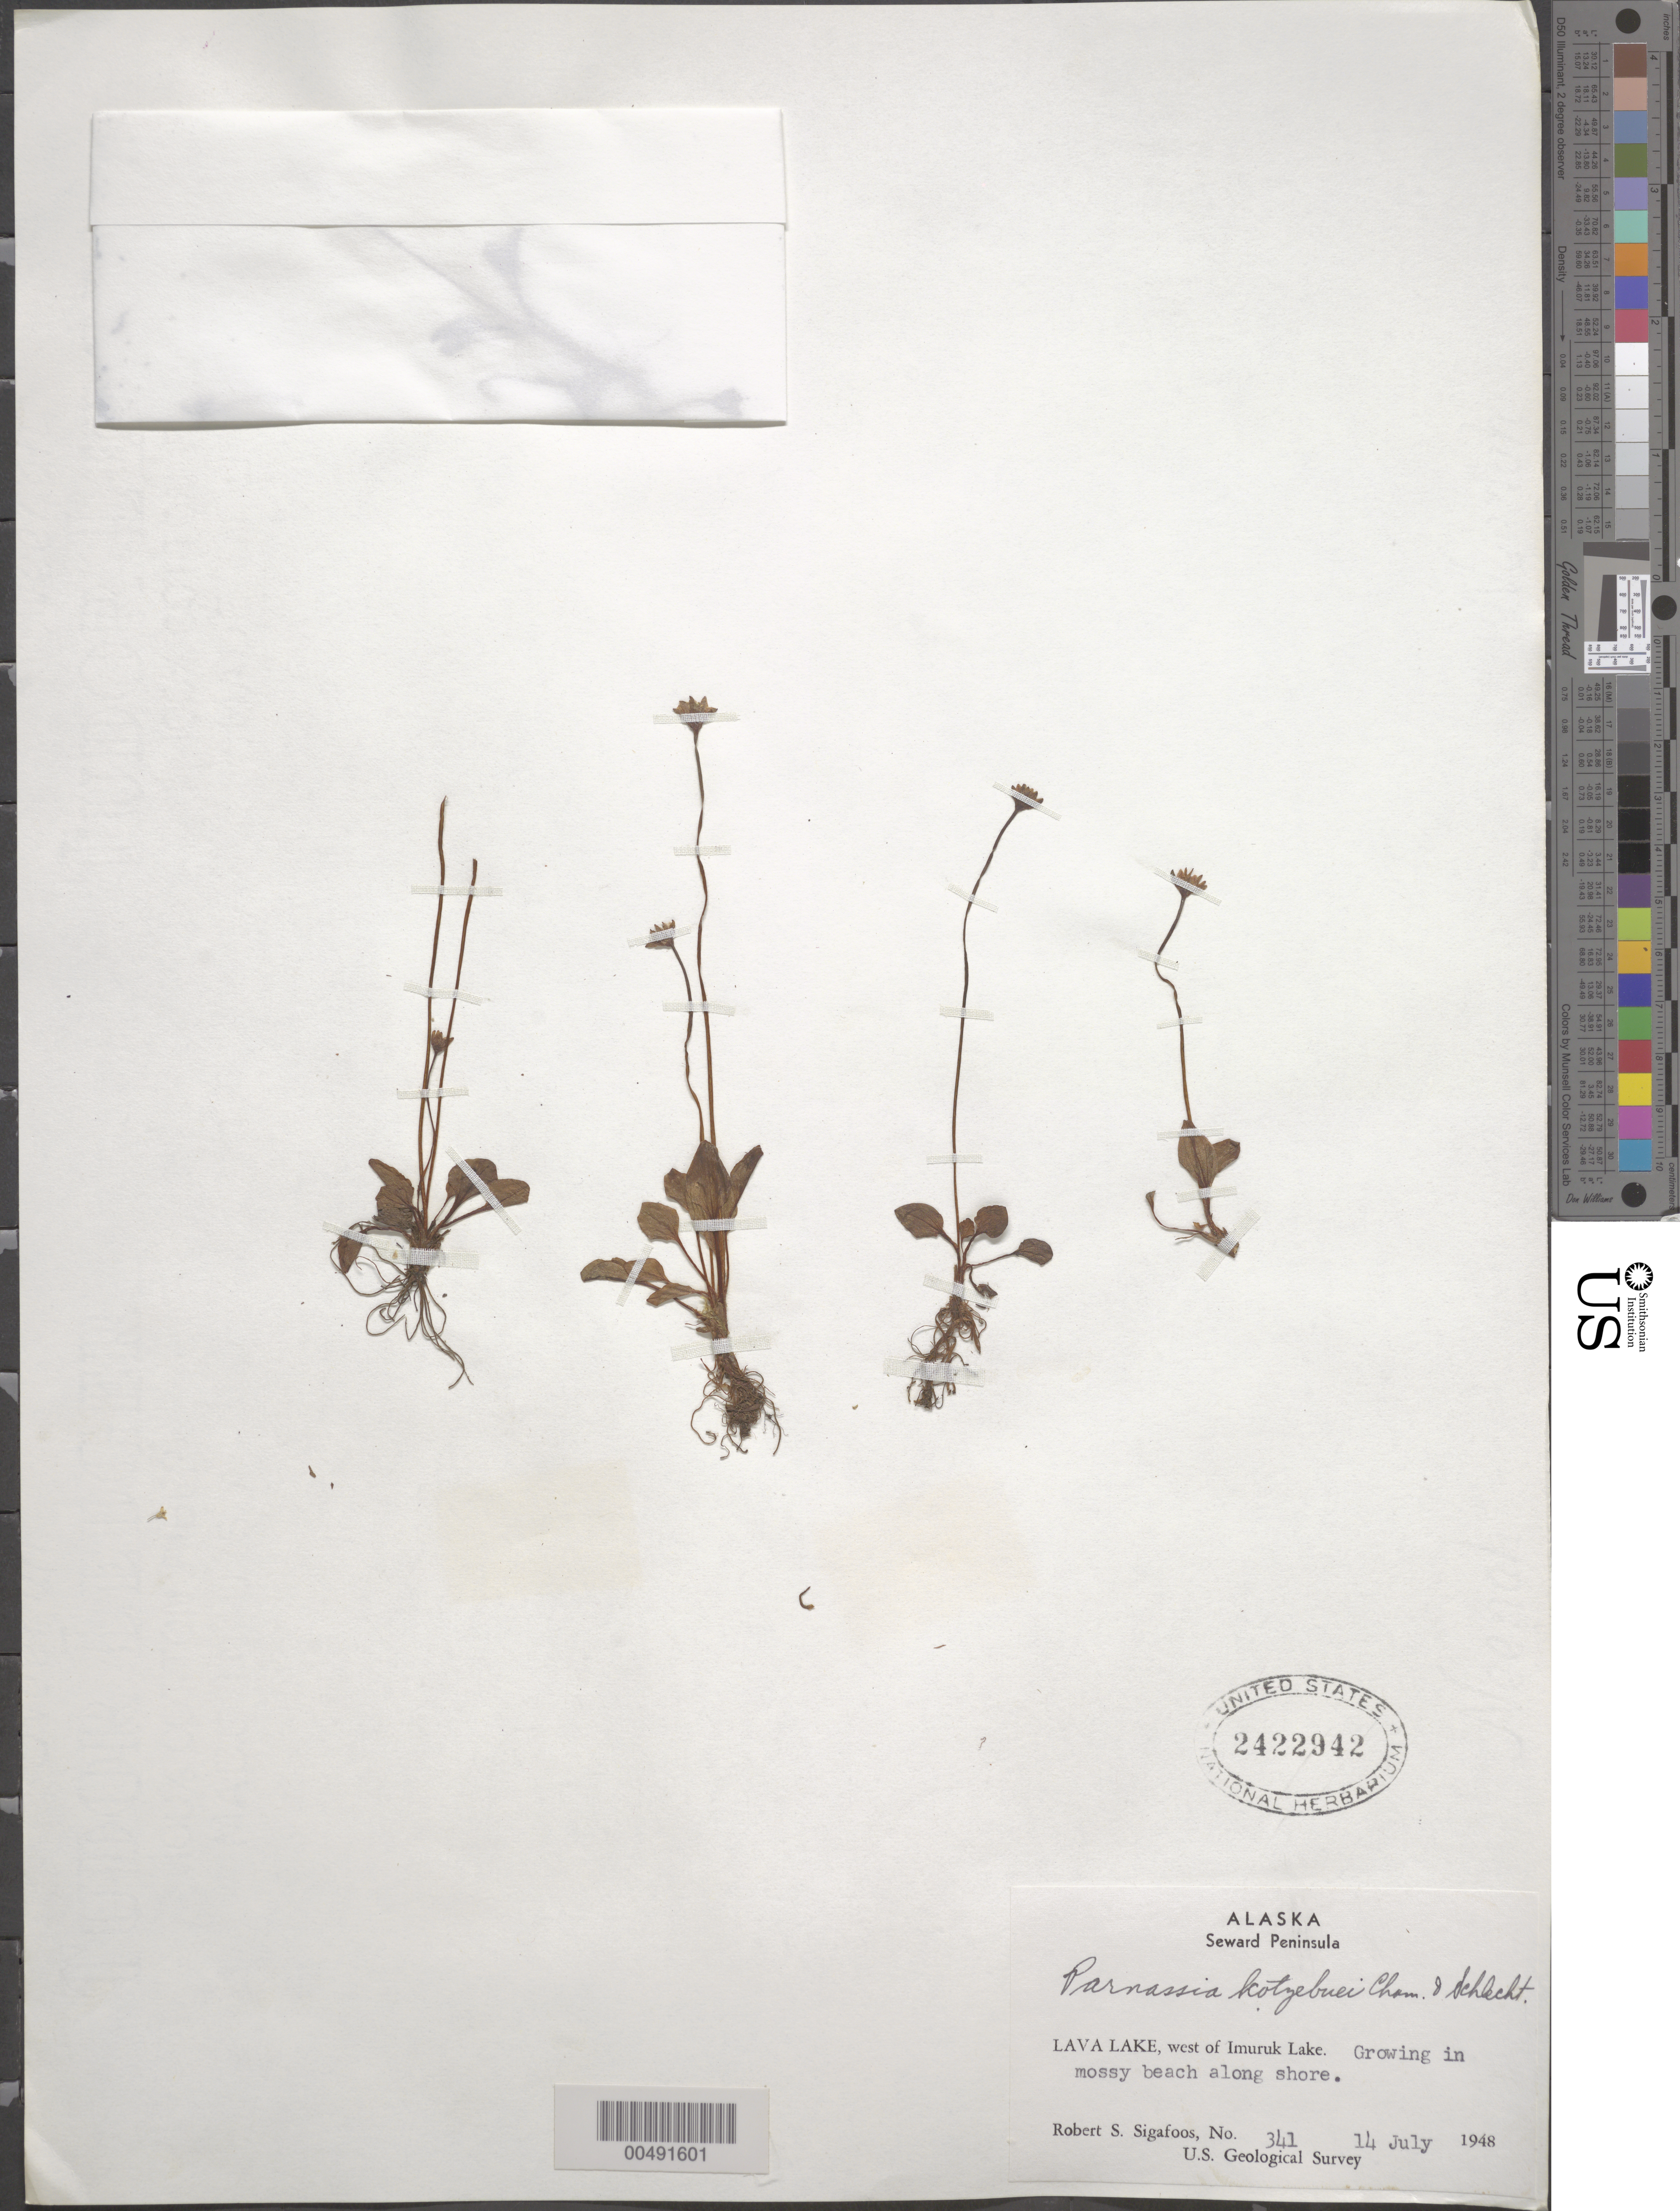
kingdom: Plantae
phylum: Tracheophyta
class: Magnoliopsida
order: Celastrales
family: Parnassiaceae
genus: Parnassia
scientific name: Parnassia kotzebuei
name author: Cham. ex Spreng.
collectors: R. Sigafoos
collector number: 341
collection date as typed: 14 Jul 1948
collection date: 1948-07-14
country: United States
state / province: Alaska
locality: Seward Peninsula, Lava Lake, west of Imuruk Lake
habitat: growing in mossy beach along shore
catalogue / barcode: US 2422942